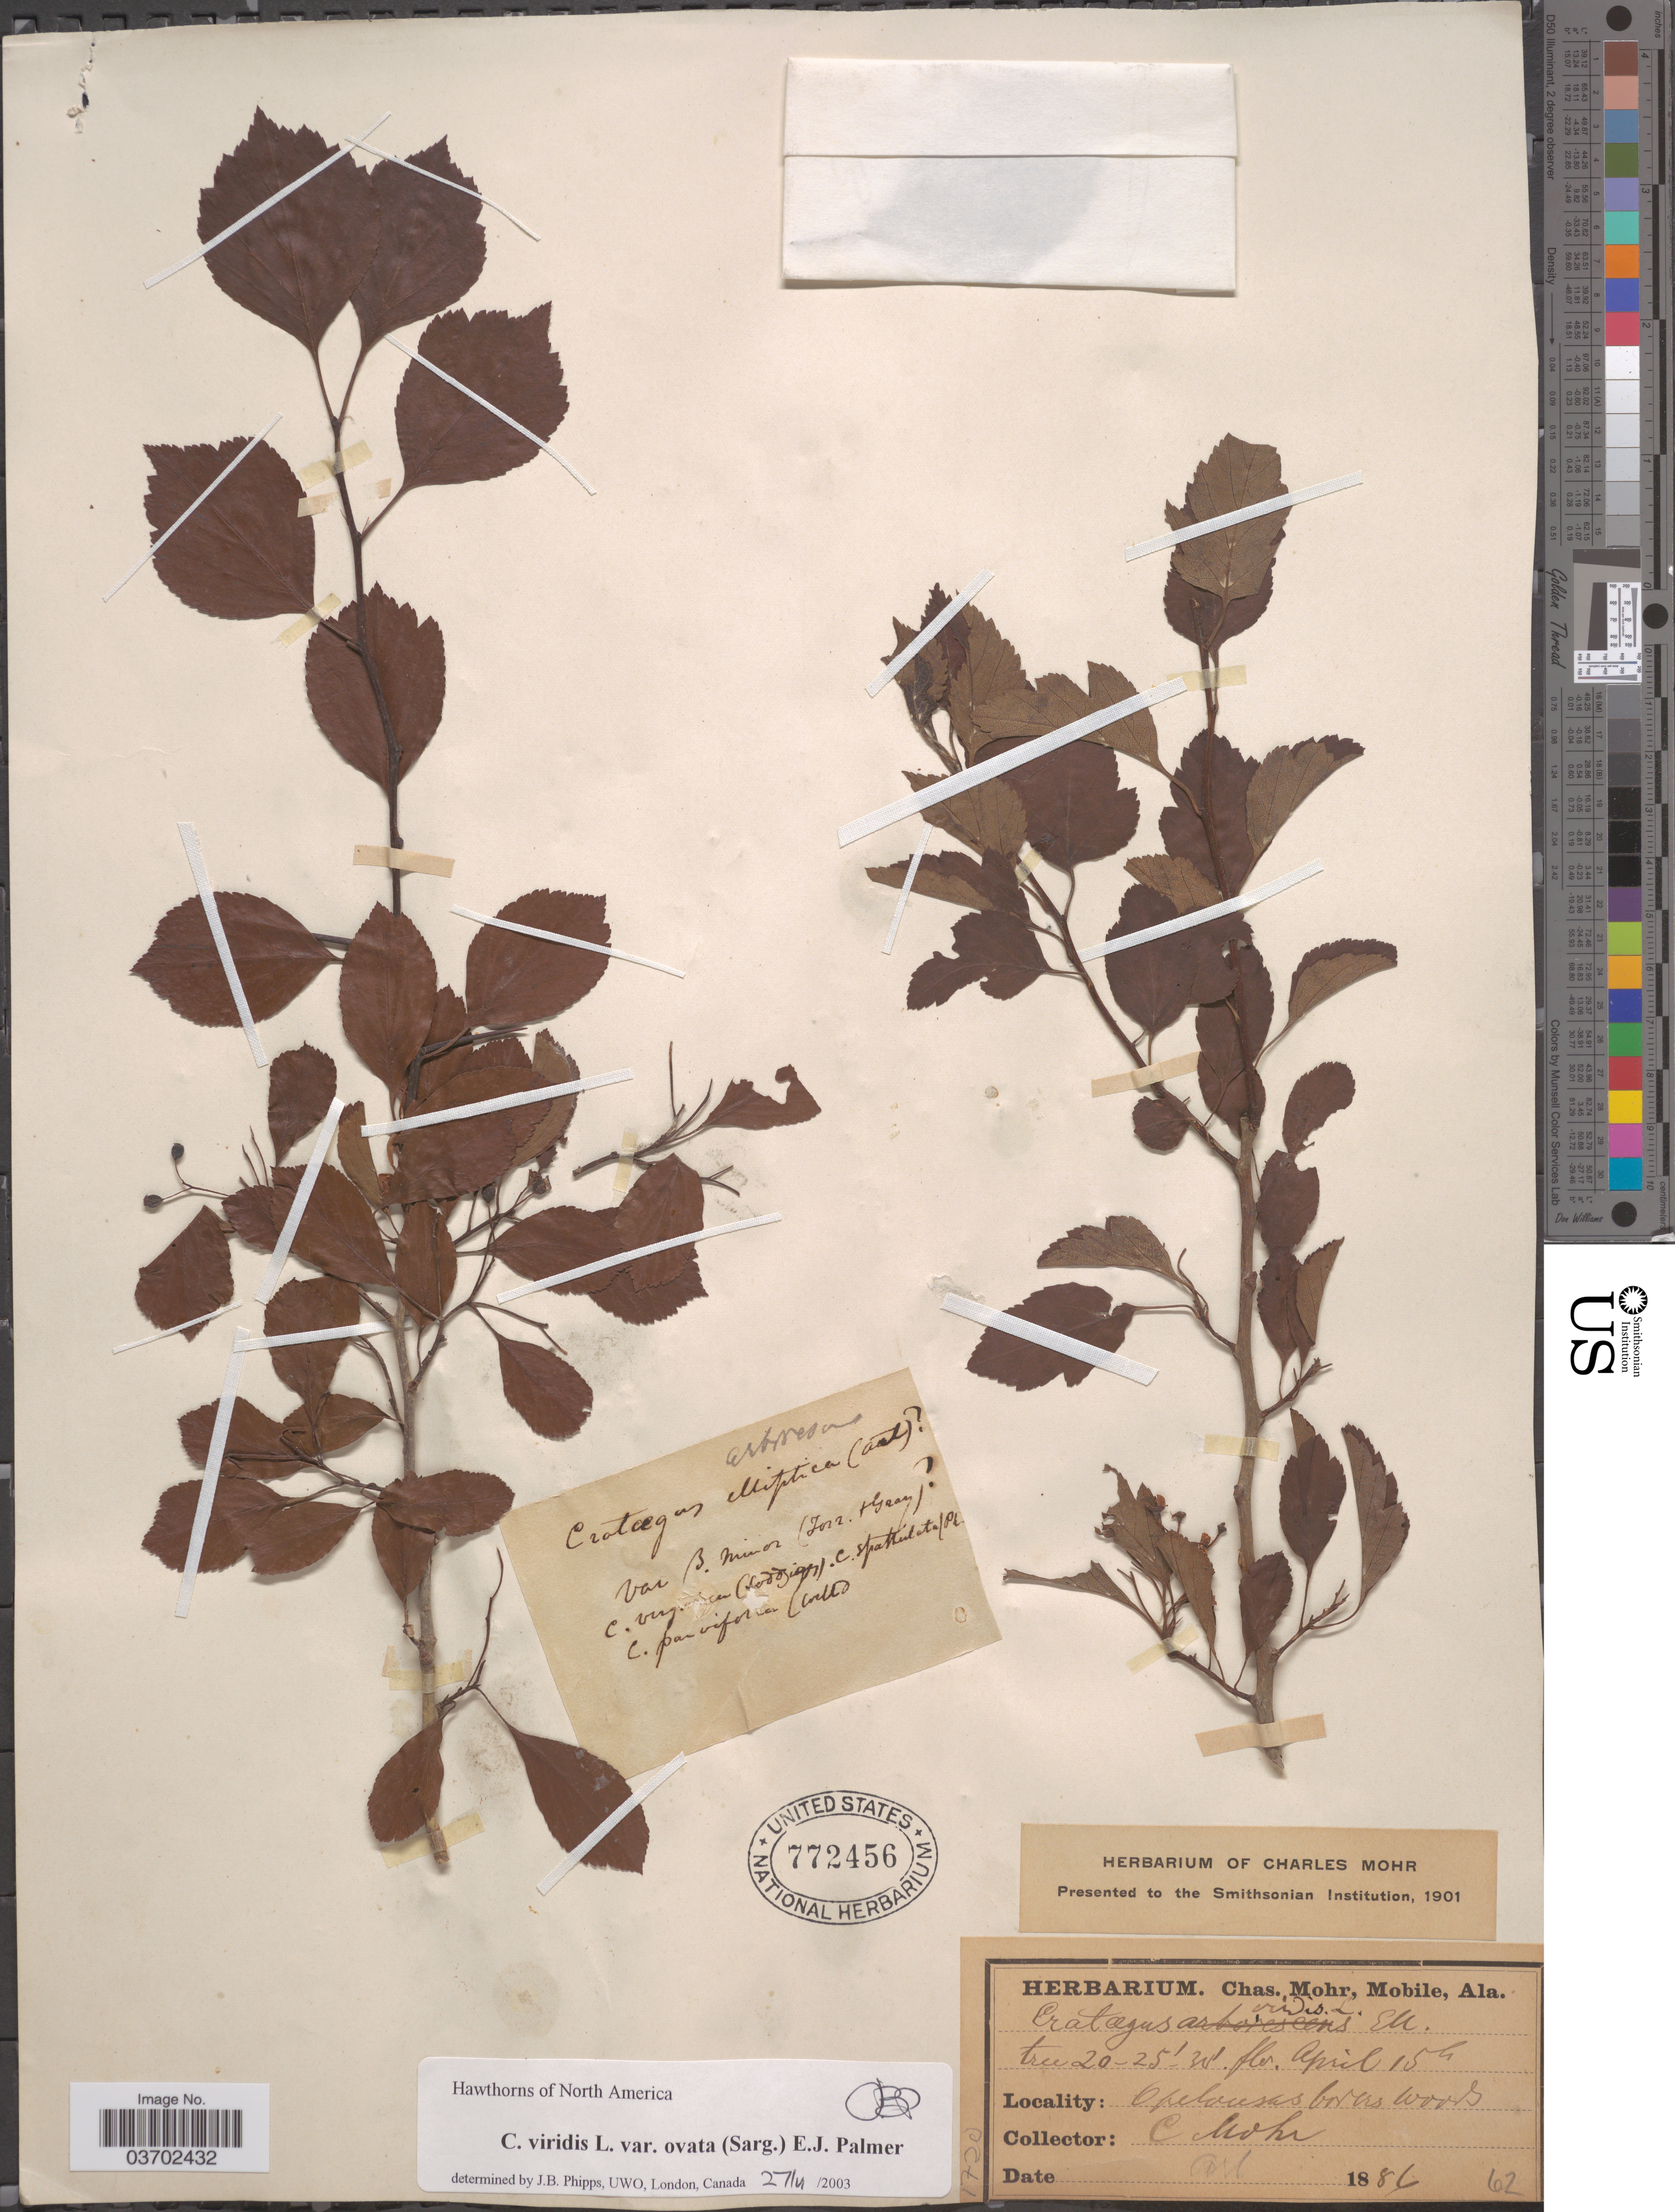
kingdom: Plantae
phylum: Tracheophyta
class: Magnoliopsida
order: Rosales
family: Rosaceae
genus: Crataegus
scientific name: Crataegus viridis var. ovata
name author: (Sarg.) E.J. Palmer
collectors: Mohr, C. T. (herbarium)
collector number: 62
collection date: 1884-04-15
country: United States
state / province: Alabama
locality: Opelousas.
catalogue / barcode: US 772456